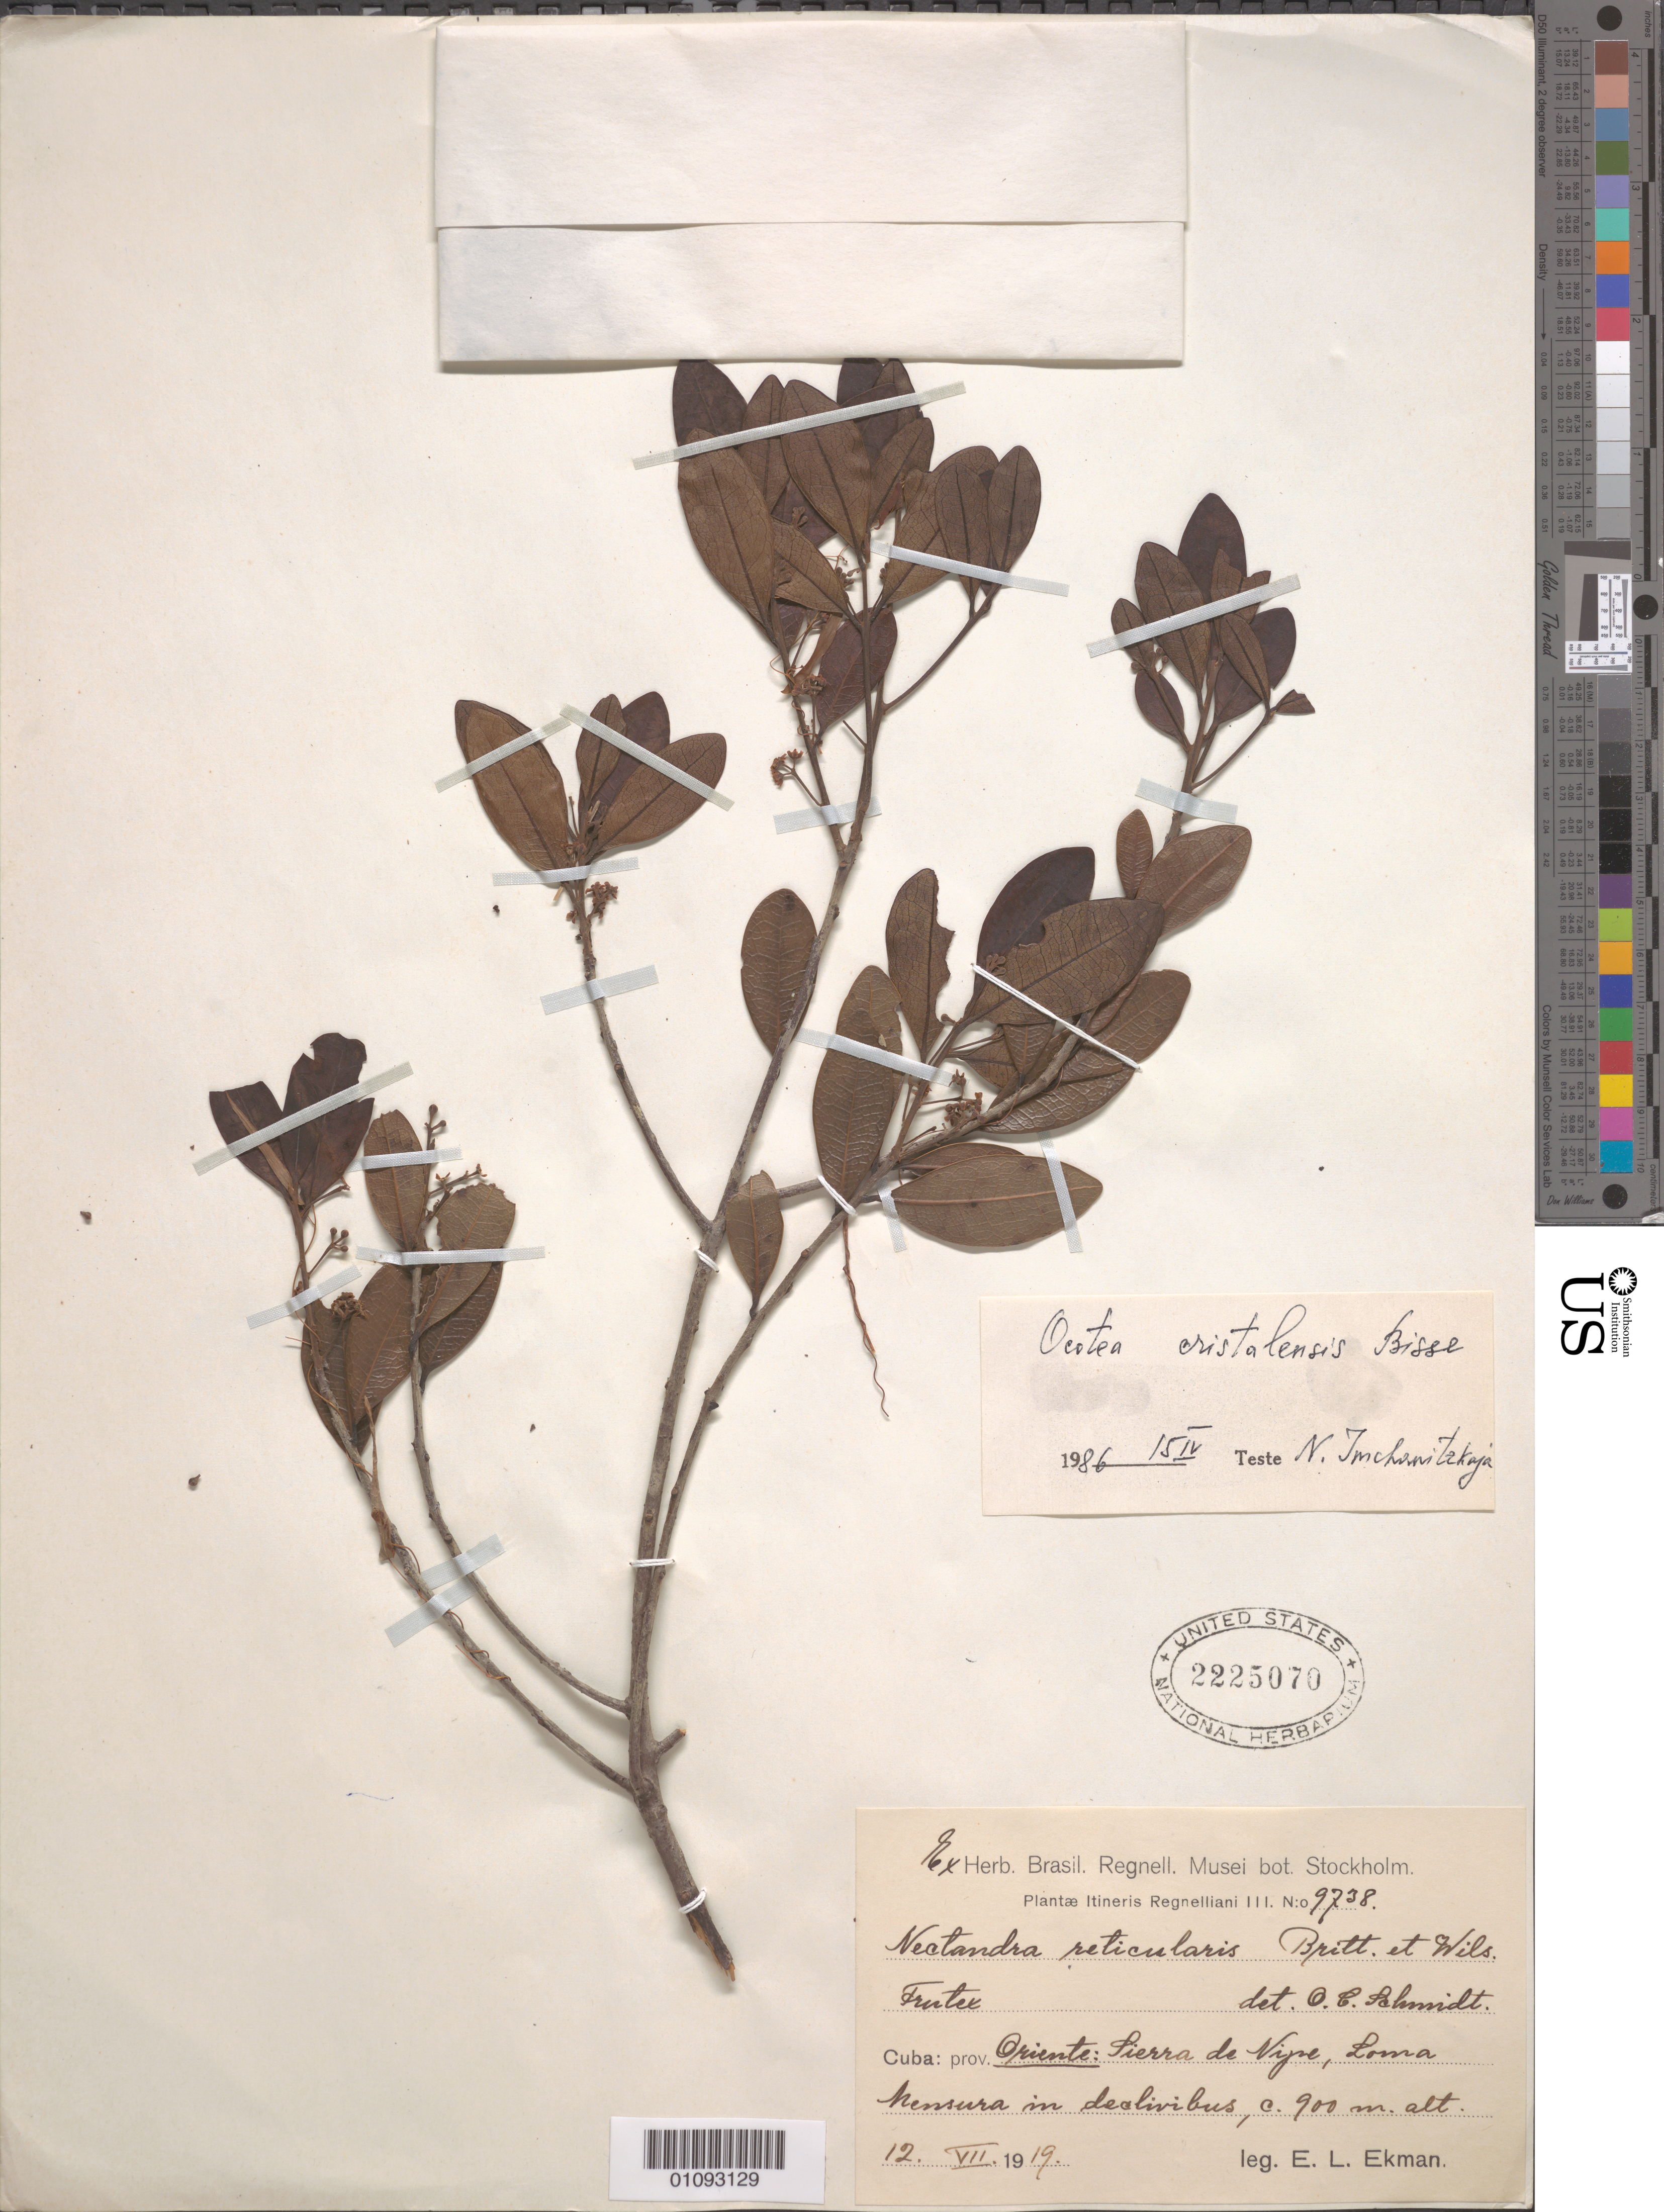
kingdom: Plantae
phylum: Tracheophyta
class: Magnoliopsida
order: Laurales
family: Lauraceae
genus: Ocotea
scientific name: Ocotea cristalensis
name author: Bisse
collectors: E. L. Ekman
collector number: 9738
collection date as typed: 12 Jul 1919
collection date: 1919-07-12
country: Cuba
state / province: Holguín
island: Cuba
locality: Pierra de Nipe, Loma Mensura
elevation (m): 900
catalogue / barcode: US 2225070